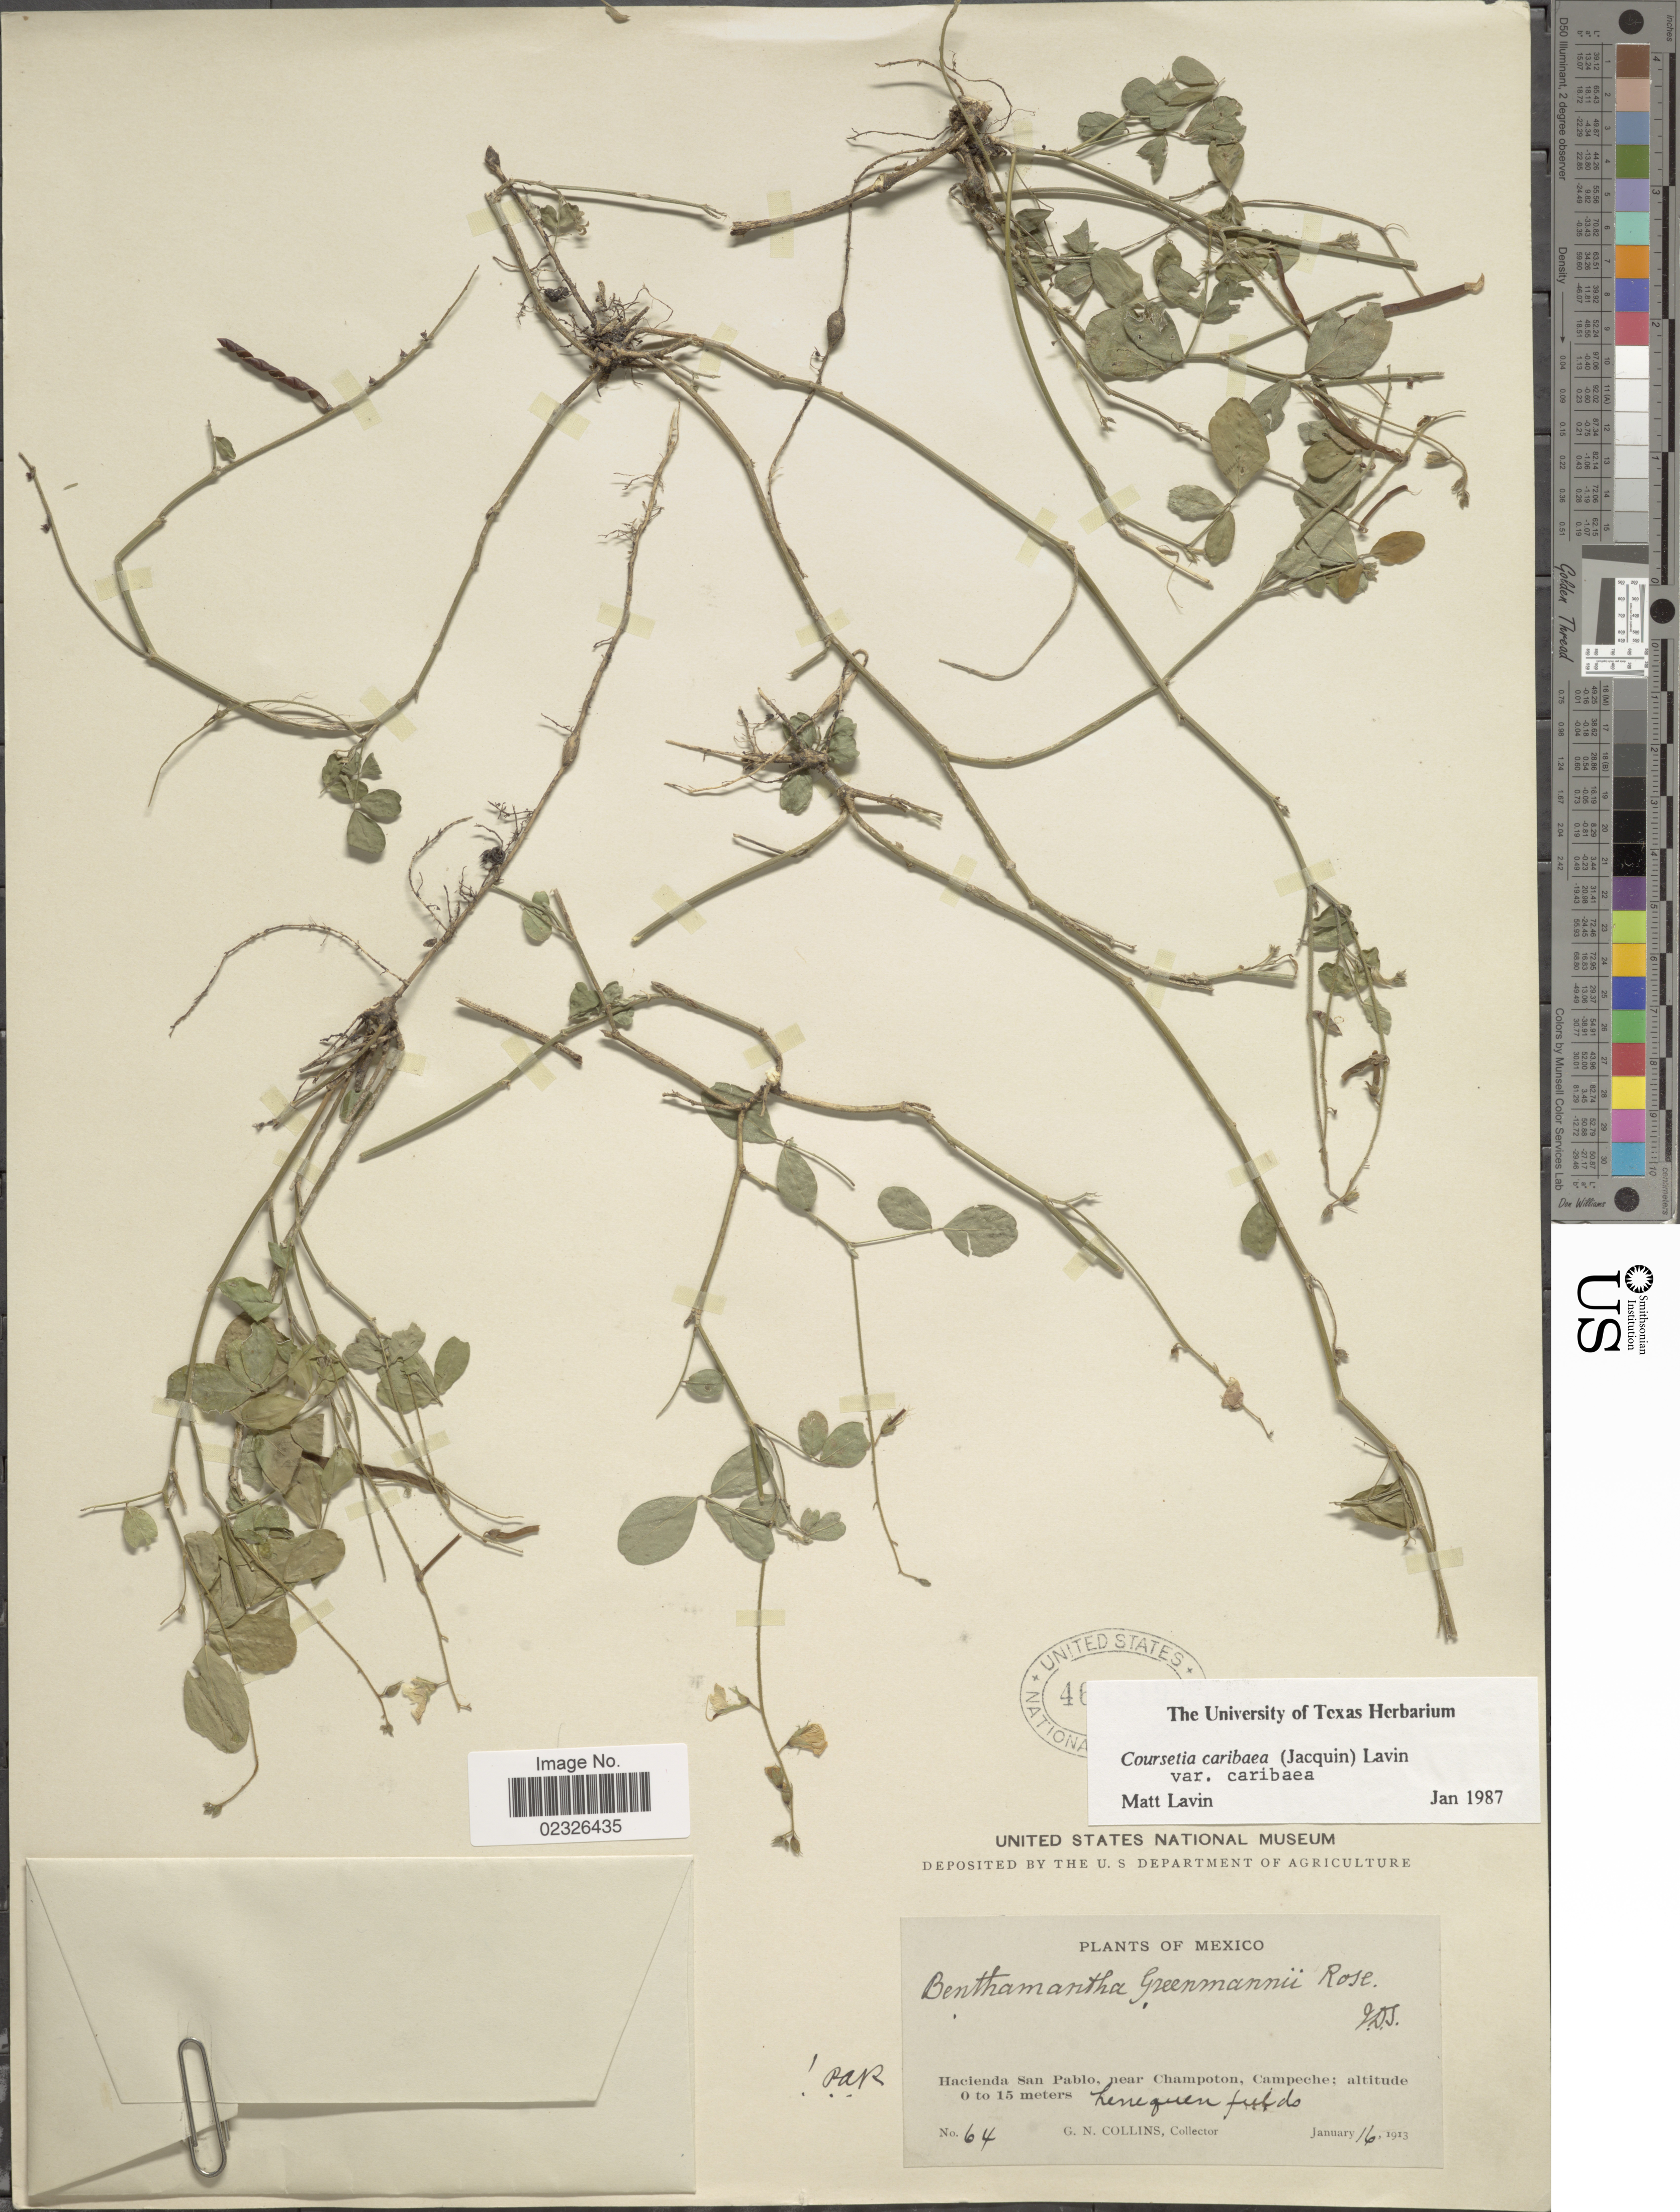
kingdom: Plantae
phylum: Tracheophyta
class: Magnoliopsida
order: Fabales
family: Fabaceae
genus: Coursetia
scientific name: Coursetia caribaea var. caribaea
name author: (Jacq.) Lavin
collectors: G. Collins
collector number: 64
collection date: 1913-01-16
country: Mexico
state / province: Campeche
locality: Hacienda San Pablo, near Champoton, Campeche. henequen fields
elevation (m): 0